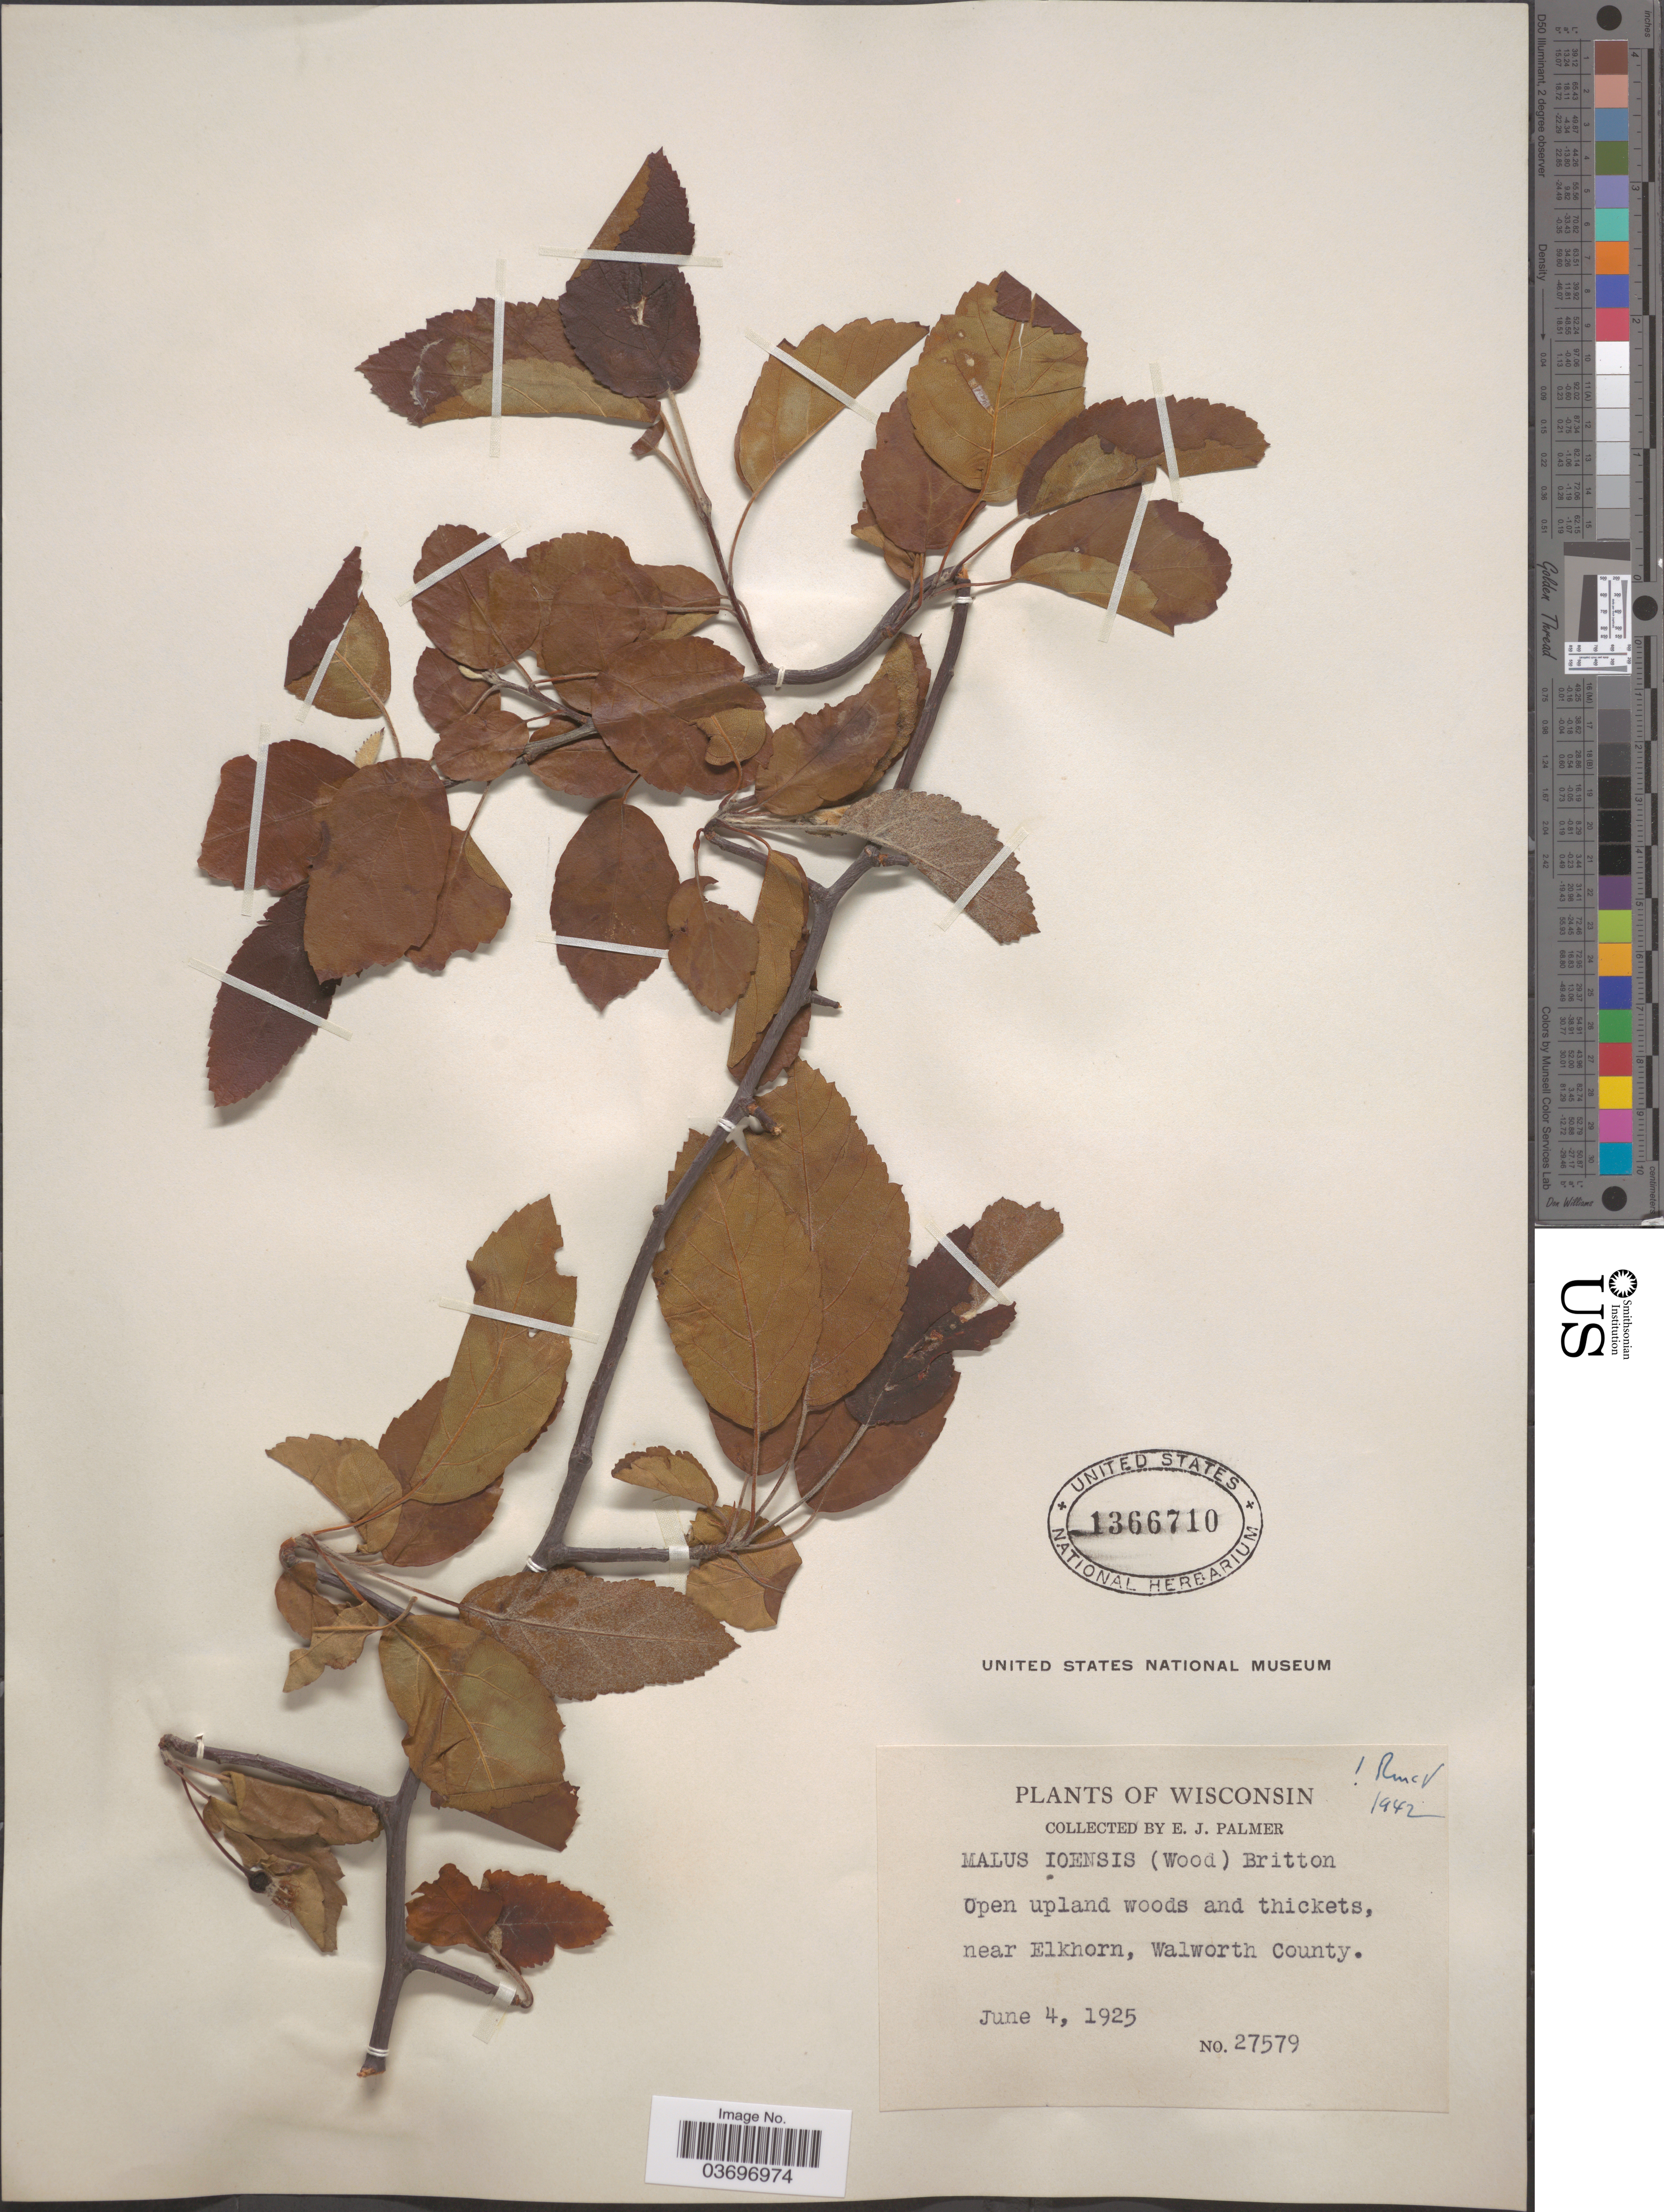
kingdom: Plantae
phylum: Tracheophyta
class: Magnoliopsida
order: Rosales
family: Rosaceae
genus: Malus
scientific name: Malus ioensis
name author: (Alph. Wood) Britton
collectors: E. J. Palmer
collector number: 27579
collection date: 1925-06-04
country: United States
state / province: Wisconsin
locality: Near Elkhorn, Walworth County.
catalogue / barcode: US 1366710